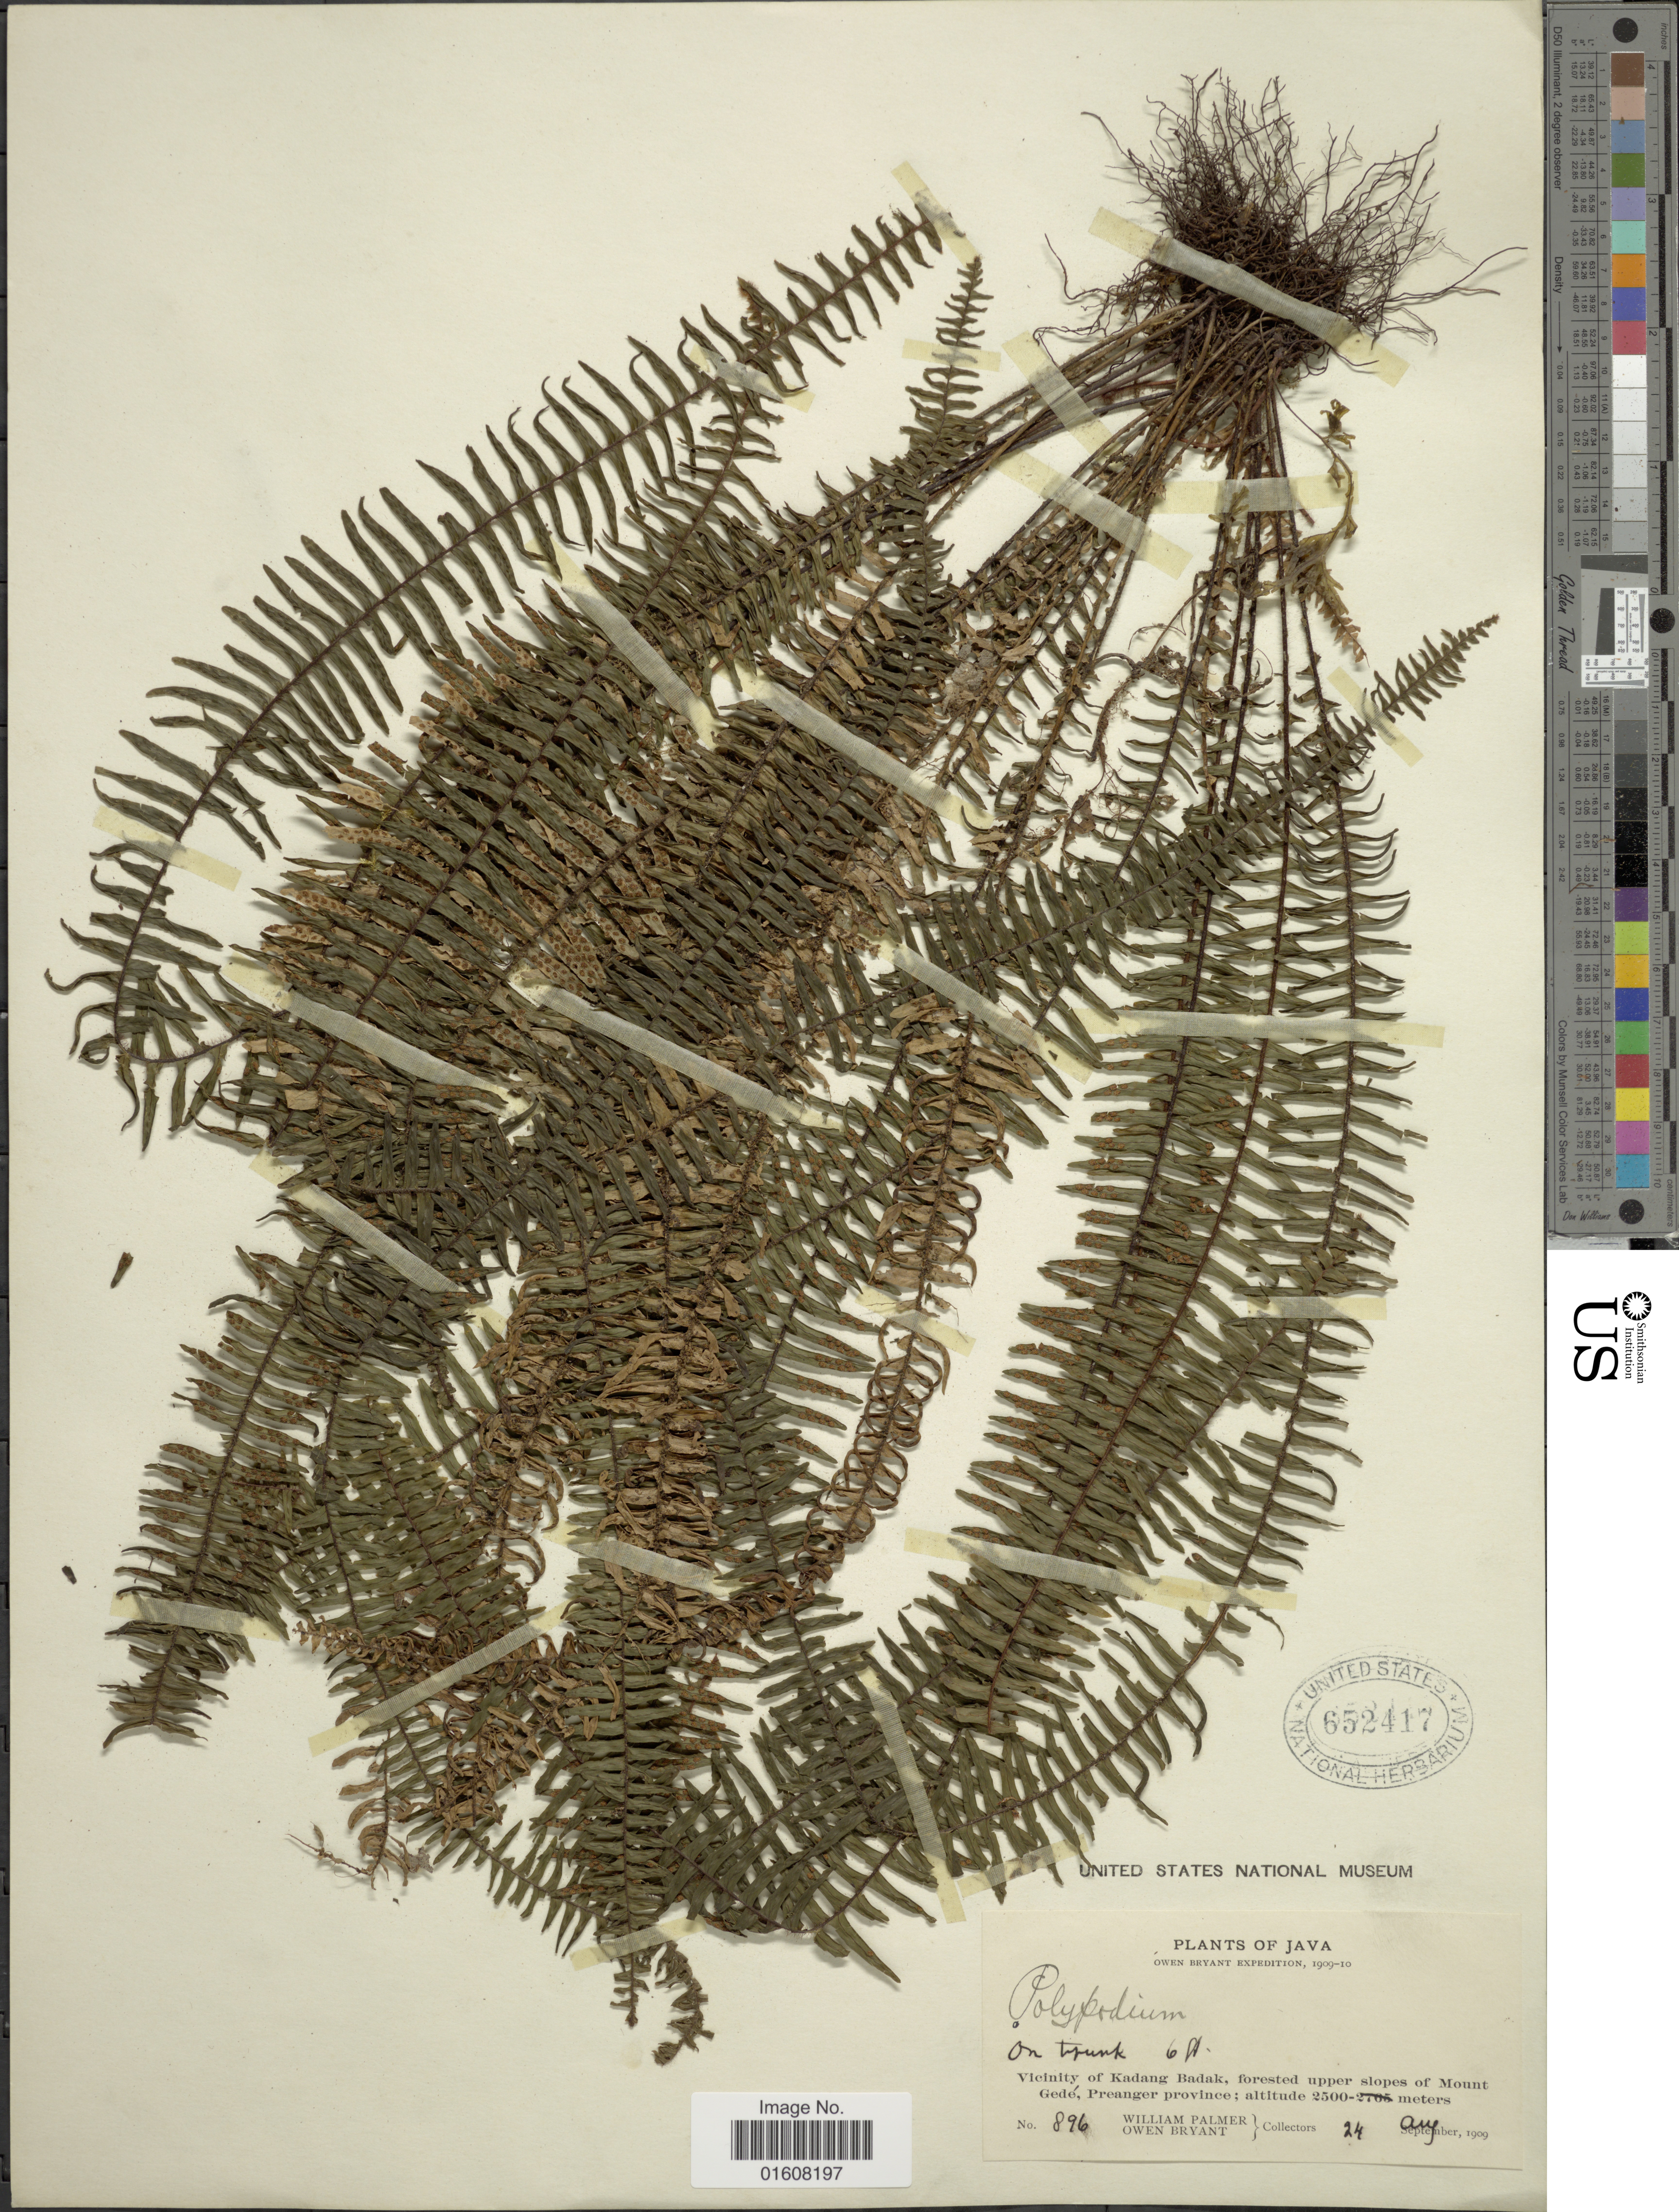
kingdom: Plantae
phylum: Tracheophyta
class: Polypodiopsida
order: Polypodiales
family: Polypodiaceae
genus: Grammitis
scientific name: Grammitis sp.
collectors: W. Palmer & O. Bryant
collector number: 896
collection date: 1909-08-24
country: Indonesia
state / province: Java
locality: Vicinity of Kadang Badak, forested upper slopes of Mount Gedé, Preanger province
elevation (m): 2500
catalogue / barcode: US 652417